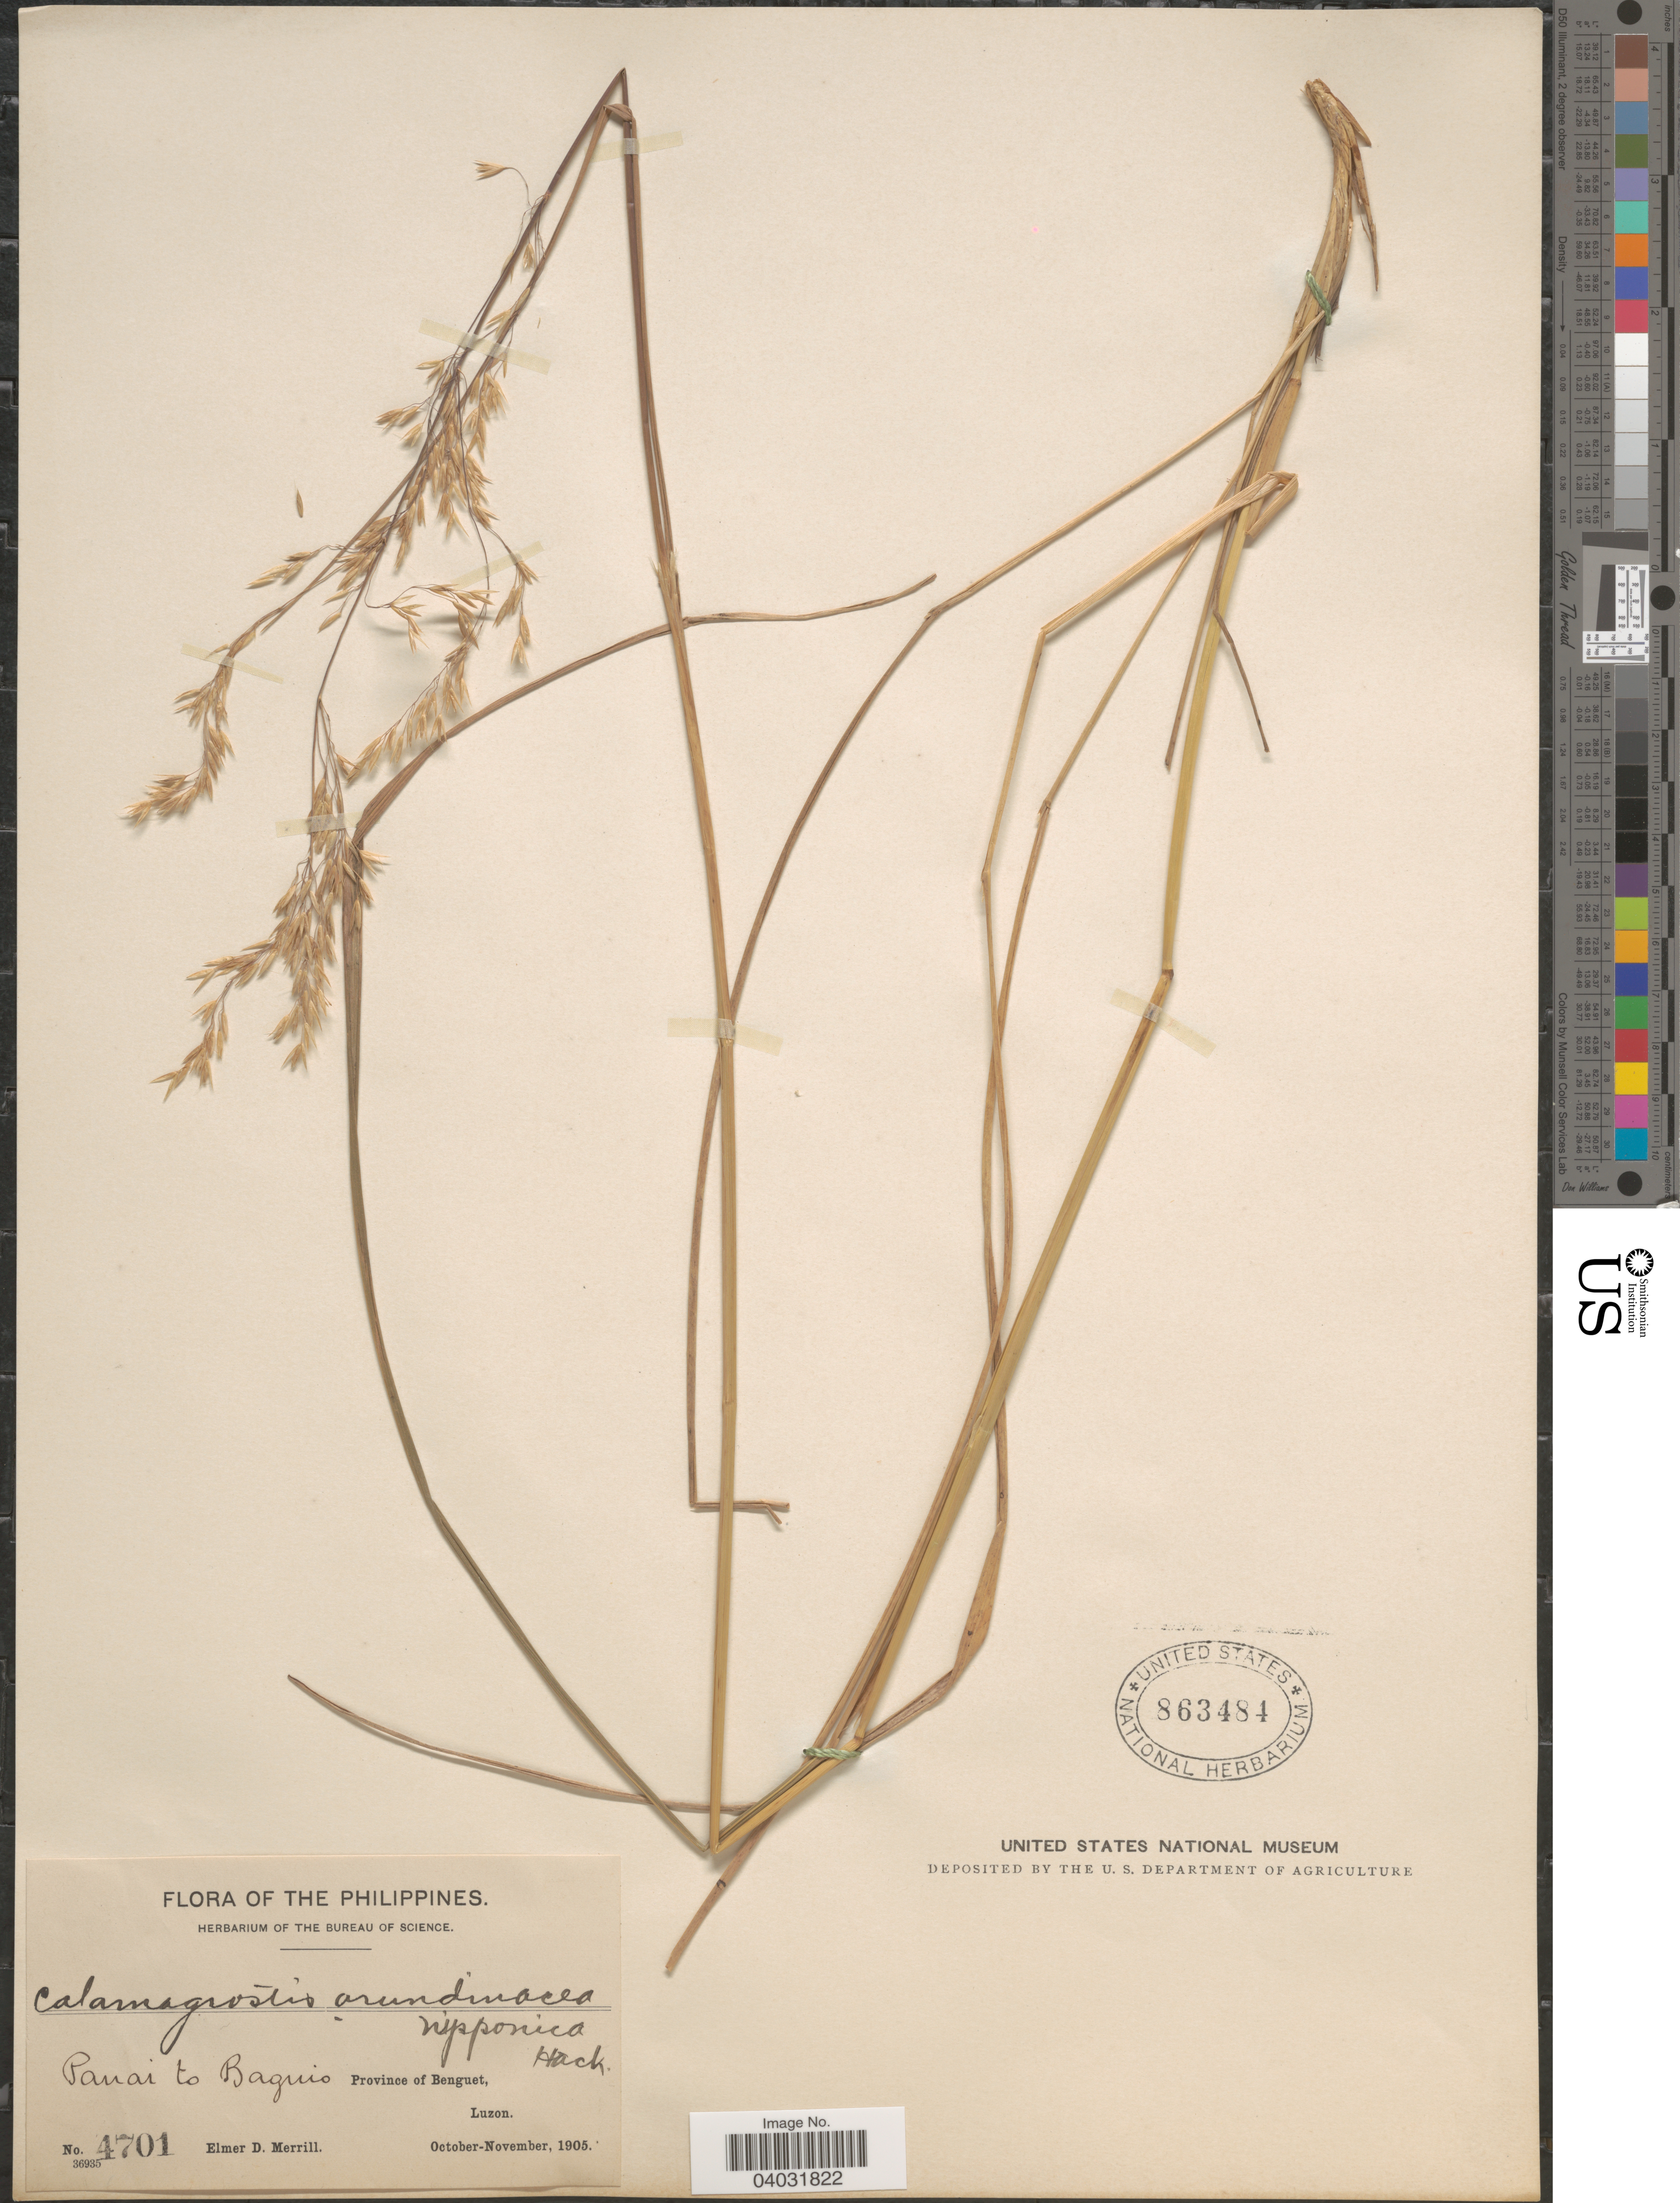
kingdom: Plantae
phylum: Tracheophyta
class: Liliopsida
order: Poales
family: Poaceae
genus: Calamagrostis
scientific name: Calamagrostis arundinacea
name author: (L.) Roth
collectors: E. D. Merrill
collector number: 4701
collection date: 1905-10/1905-11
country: Philippines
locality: Panai to Bagnio. Province of Benguet, Luzon.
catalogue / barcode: US 863484